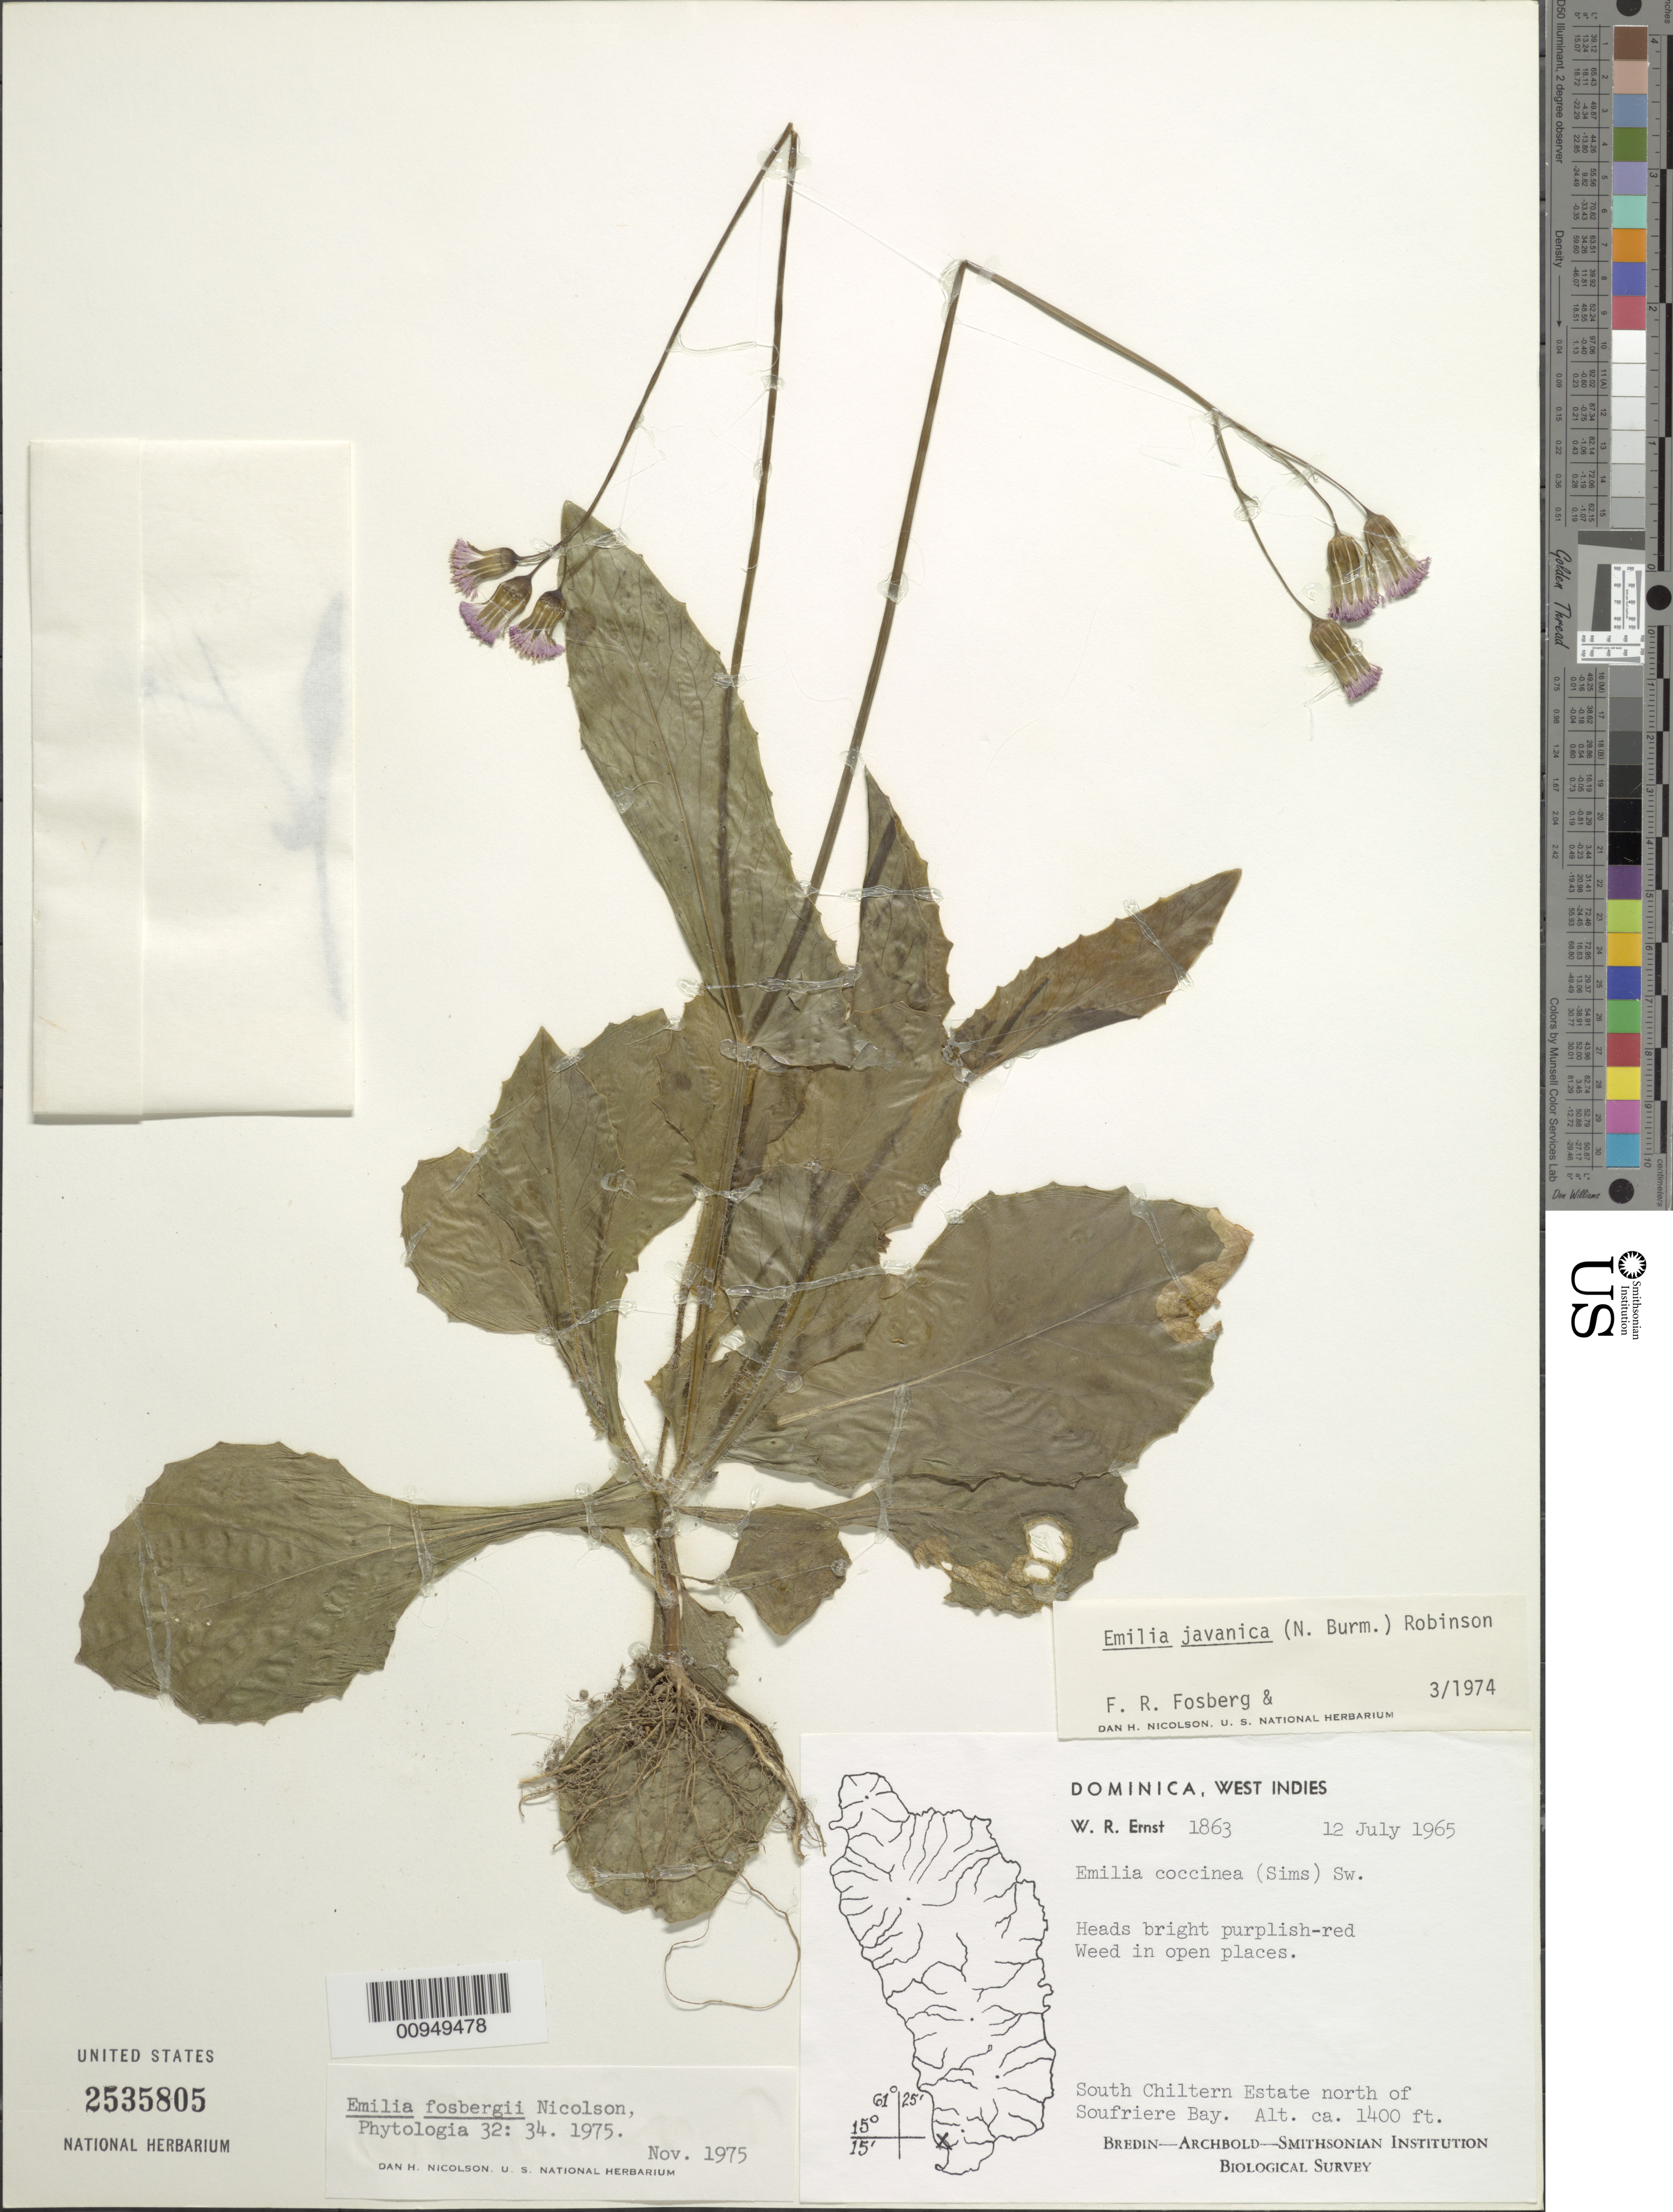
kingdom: Plantae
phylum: Tracheophyta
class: Magnoliopsida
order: Asterales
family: Asteraceae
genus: Emilia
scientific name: Emilia fosbergii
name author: Nicolson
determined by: Nicolson, Dan H.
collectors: W. R. Ernst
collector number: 1863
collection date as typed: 12 Jul 1965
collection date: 1965-07-12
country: Dominica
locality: South Chiltern Estate north of Soufriere Bay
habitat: In open places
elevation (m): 427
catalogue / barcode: US 2535805